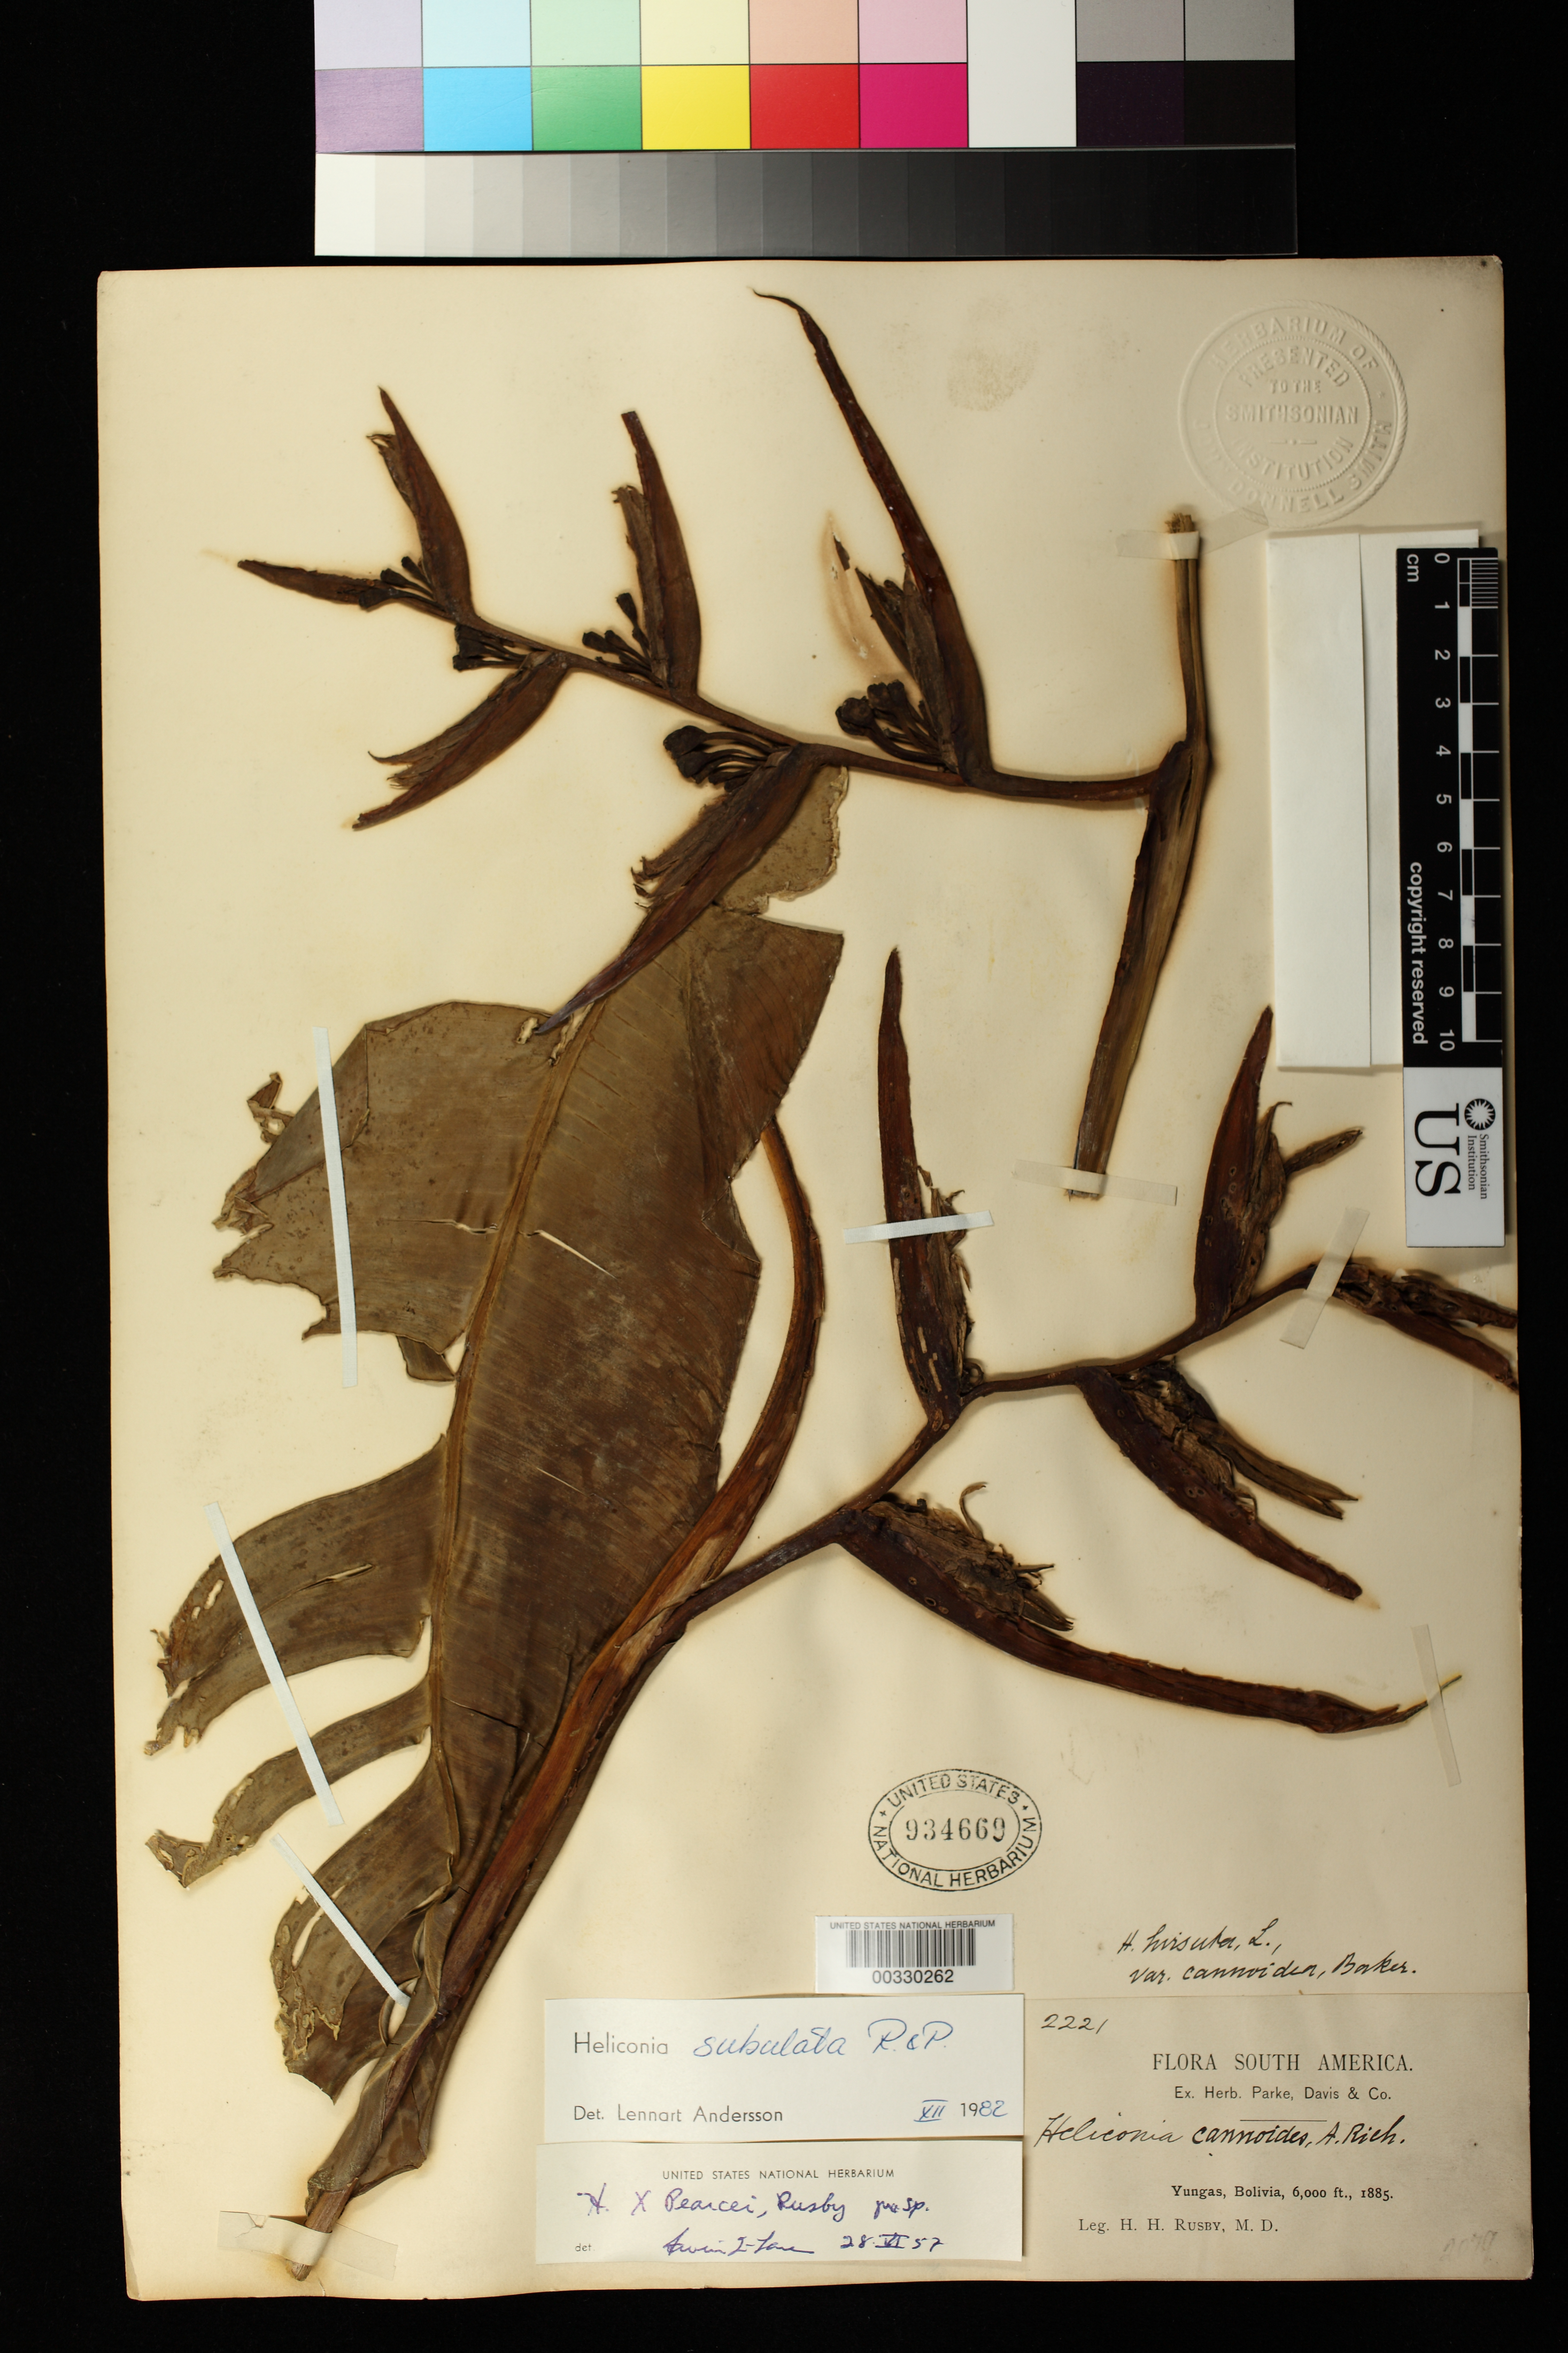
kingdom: Plantae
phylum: Tracheophyta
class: Liliopsida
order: Zingiberales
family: Heliconiaceae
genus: Heliconia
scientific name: Heliconia subulata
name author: Ruiz & Pav.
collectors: H. H. Rusby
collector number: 2221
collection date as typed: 1885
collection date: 1885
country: Bolivia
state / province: La Paz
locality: Yungas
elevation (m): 1829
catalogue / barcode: US 934669